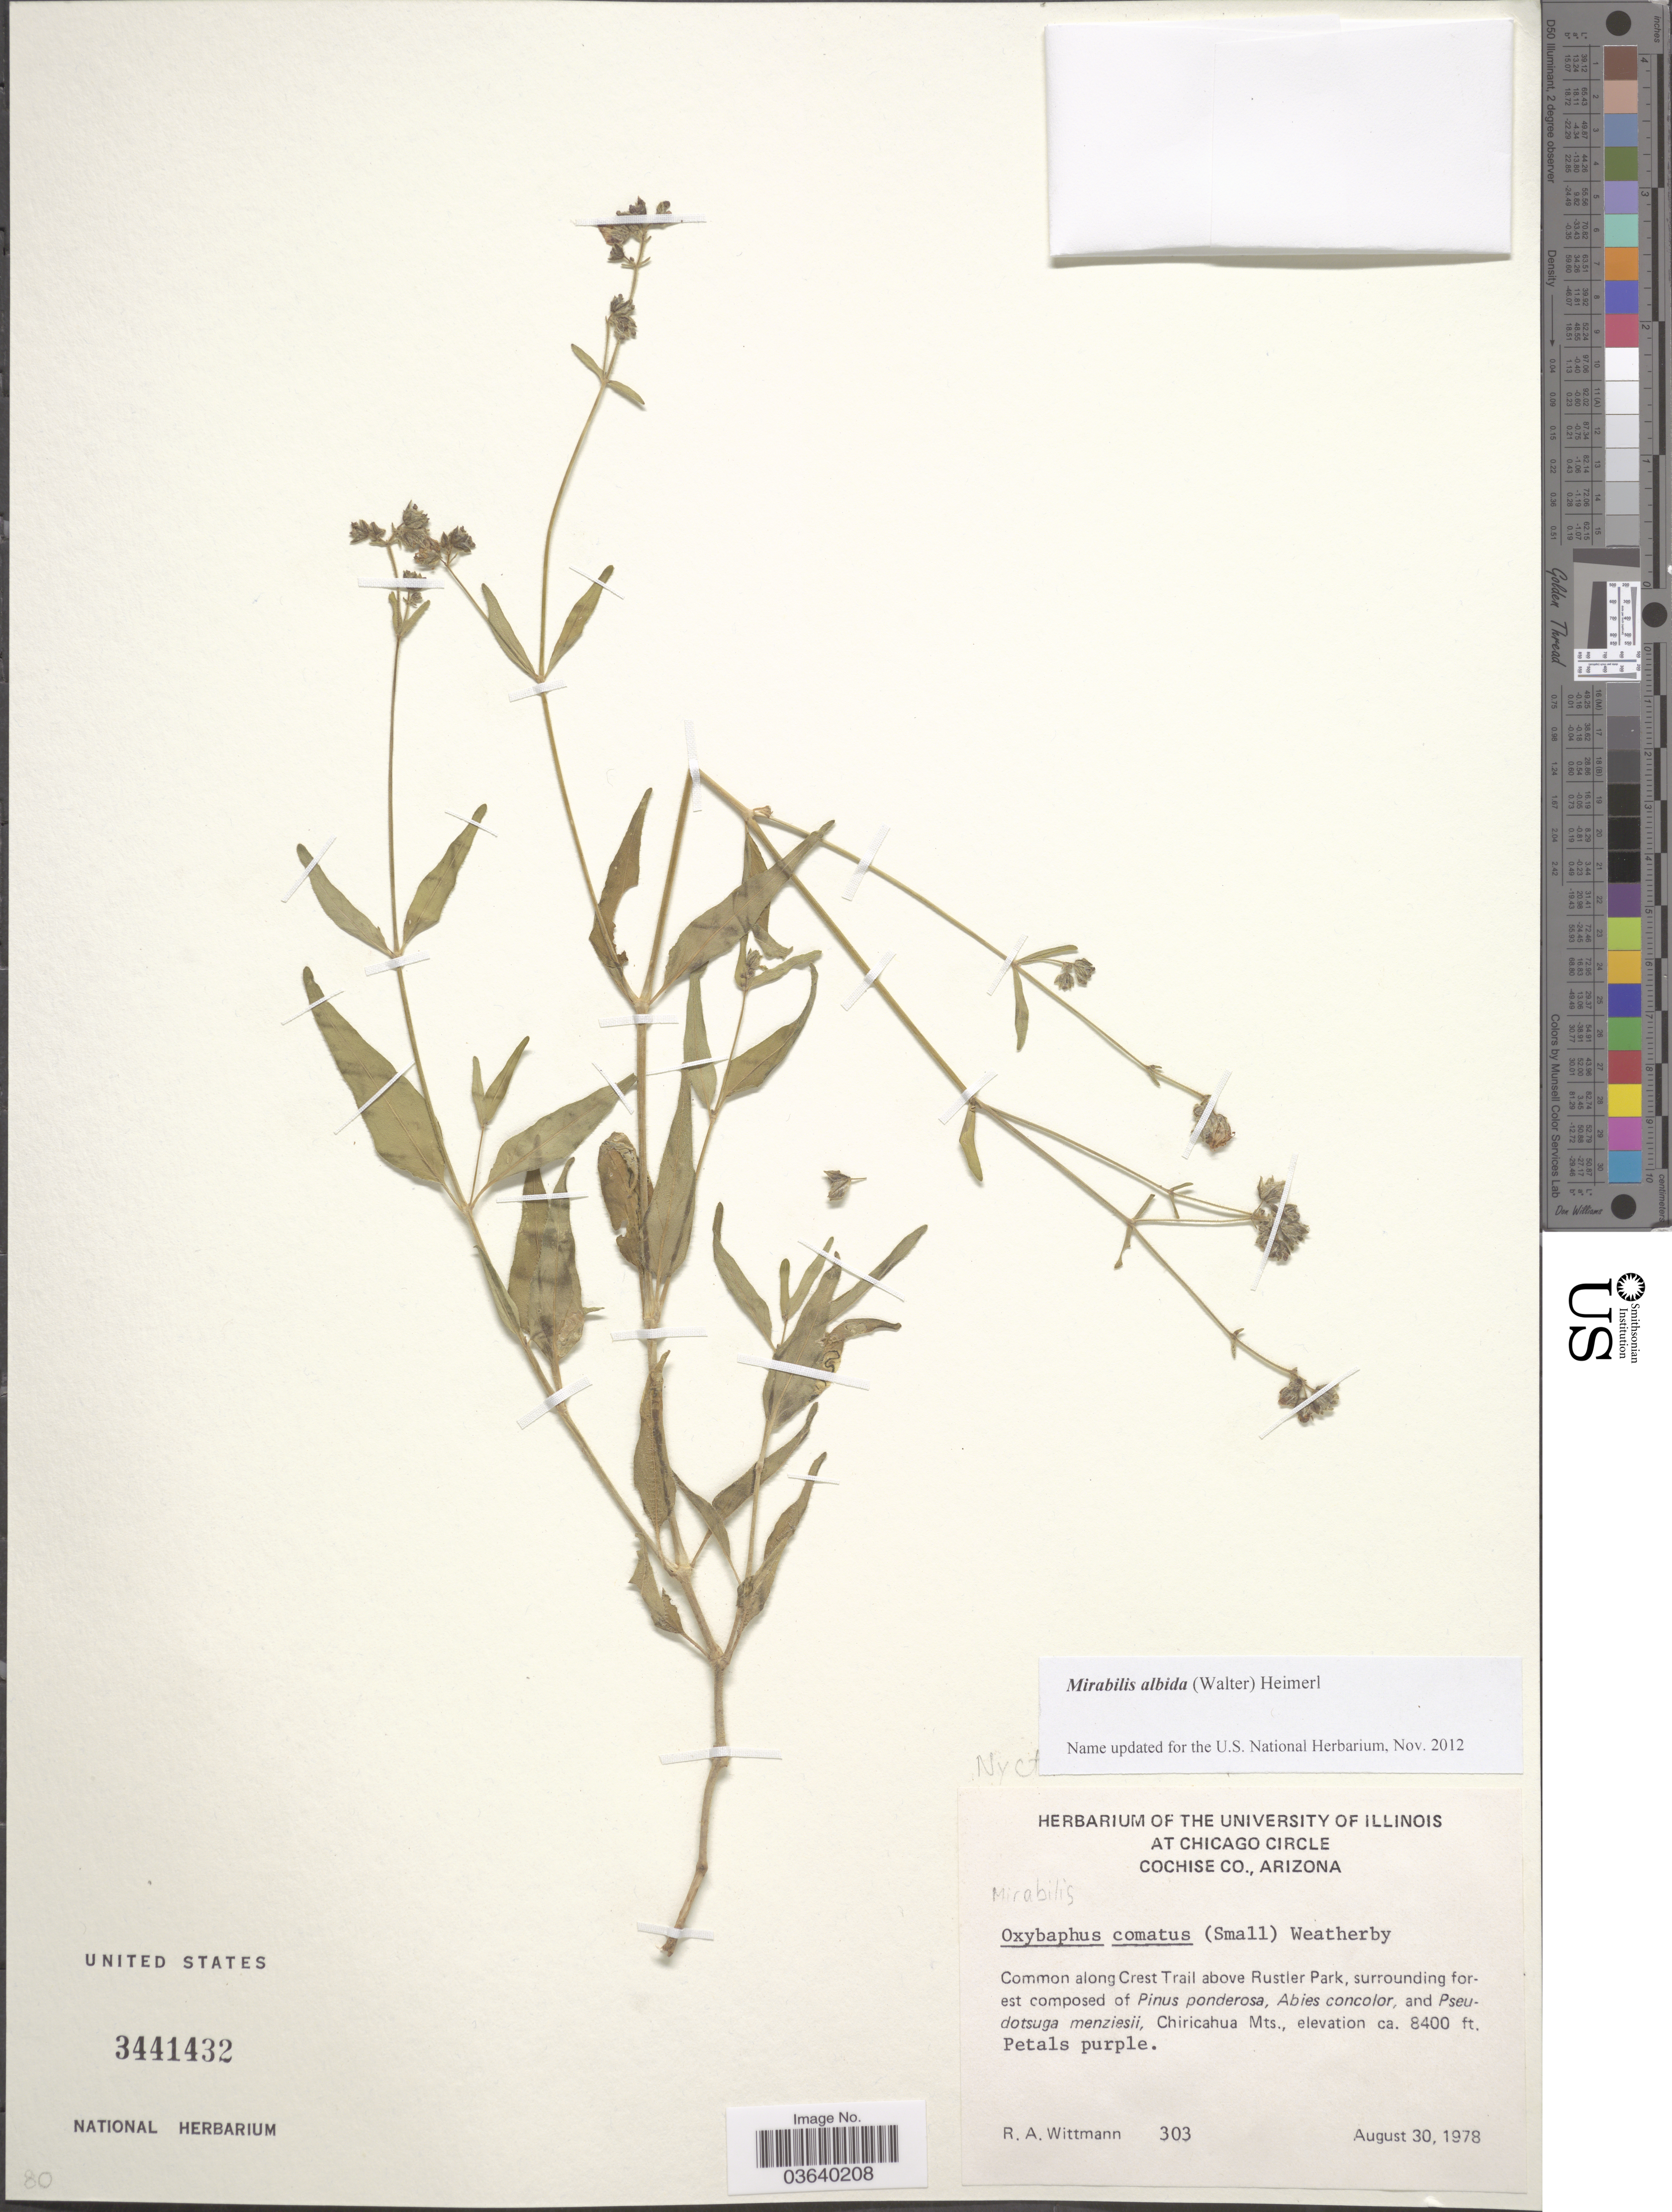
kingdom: Plantae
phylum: Tracheophyta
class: Magnoliopsida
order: Caryophyllales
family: Nyctaginaceae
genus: Mirabilis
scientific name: Mirabilis albida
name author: (Walter) Heimerl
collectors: R. Wittmann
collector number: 303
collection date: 1978-08-30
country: United States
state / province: Arizona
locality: Along Crest Trail above Rustler Park. Chiricahua Mts.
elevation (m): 2560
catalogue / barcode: US 3441432